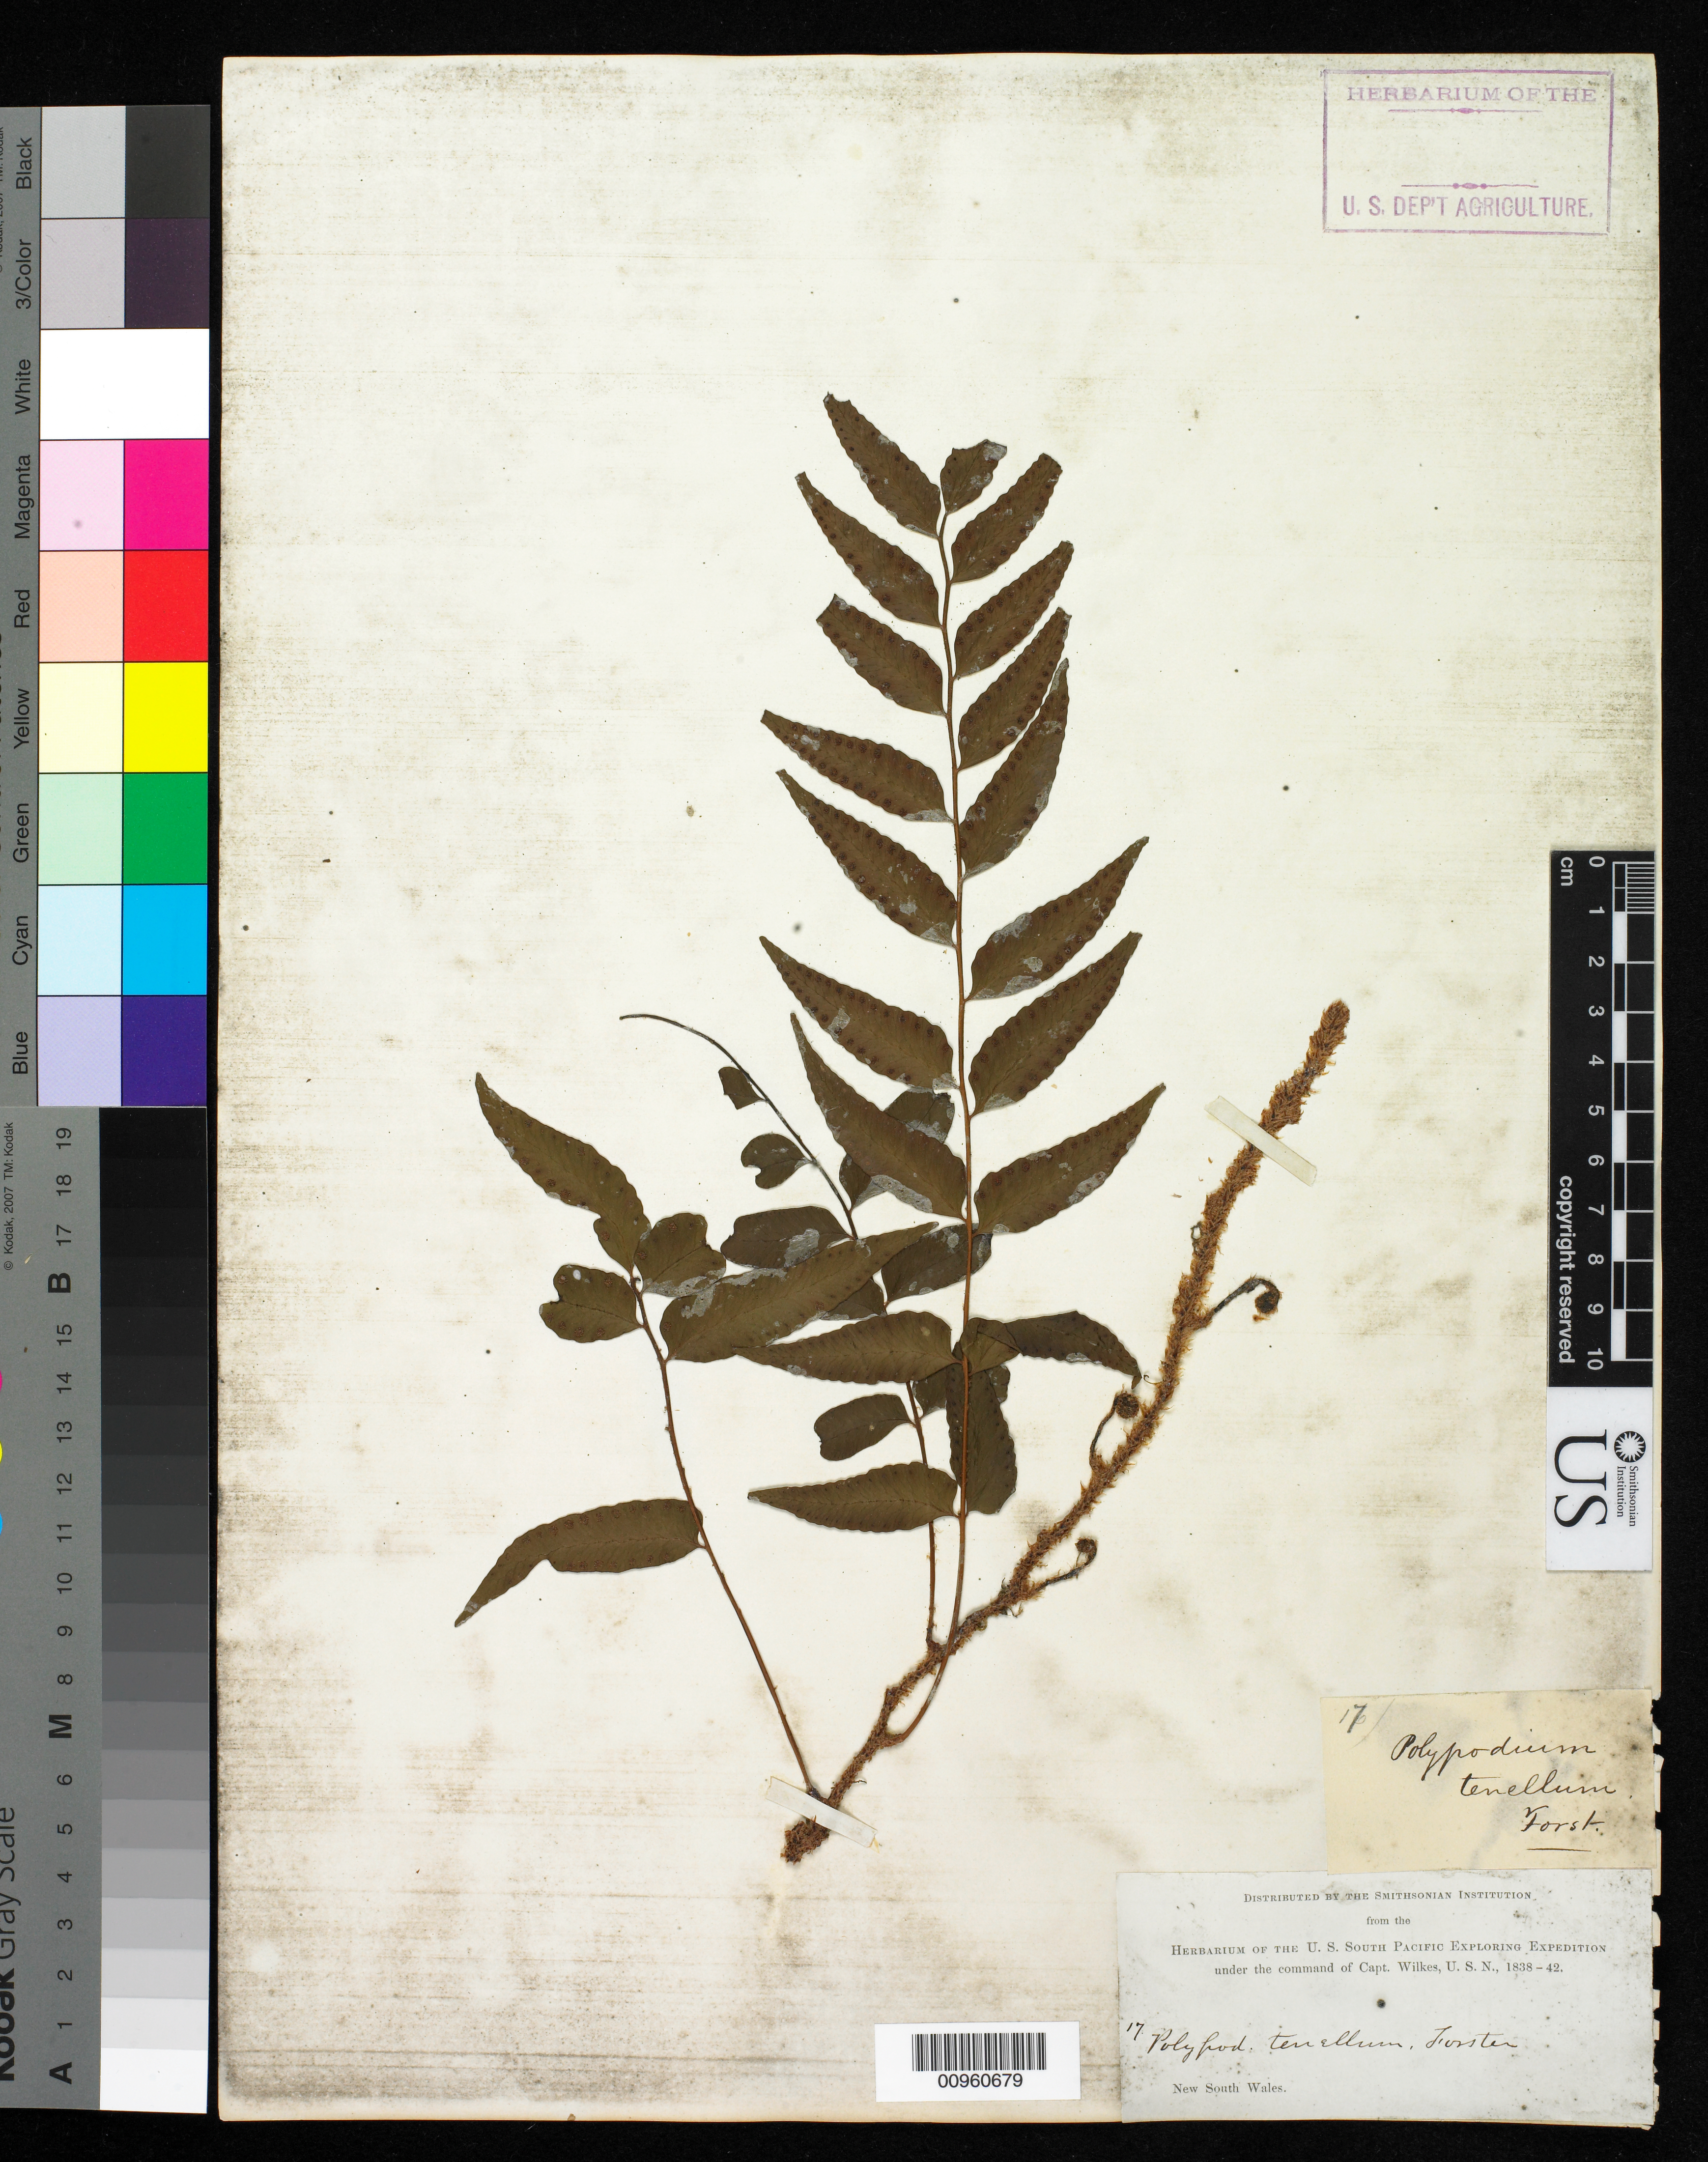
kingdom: Plantae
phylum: Tracheophyta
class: Polypodiopsida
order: Polypodiales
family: Tectariaceae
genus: Arthropteris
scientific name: Arthropteris tenella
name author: (G. Forst.) J. Sm. ex Hook. f.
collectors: Wilkes Explor. Exped.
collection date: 1838/1842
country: Australia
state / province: New South Wales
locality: New South Wales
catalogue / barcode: US 98656